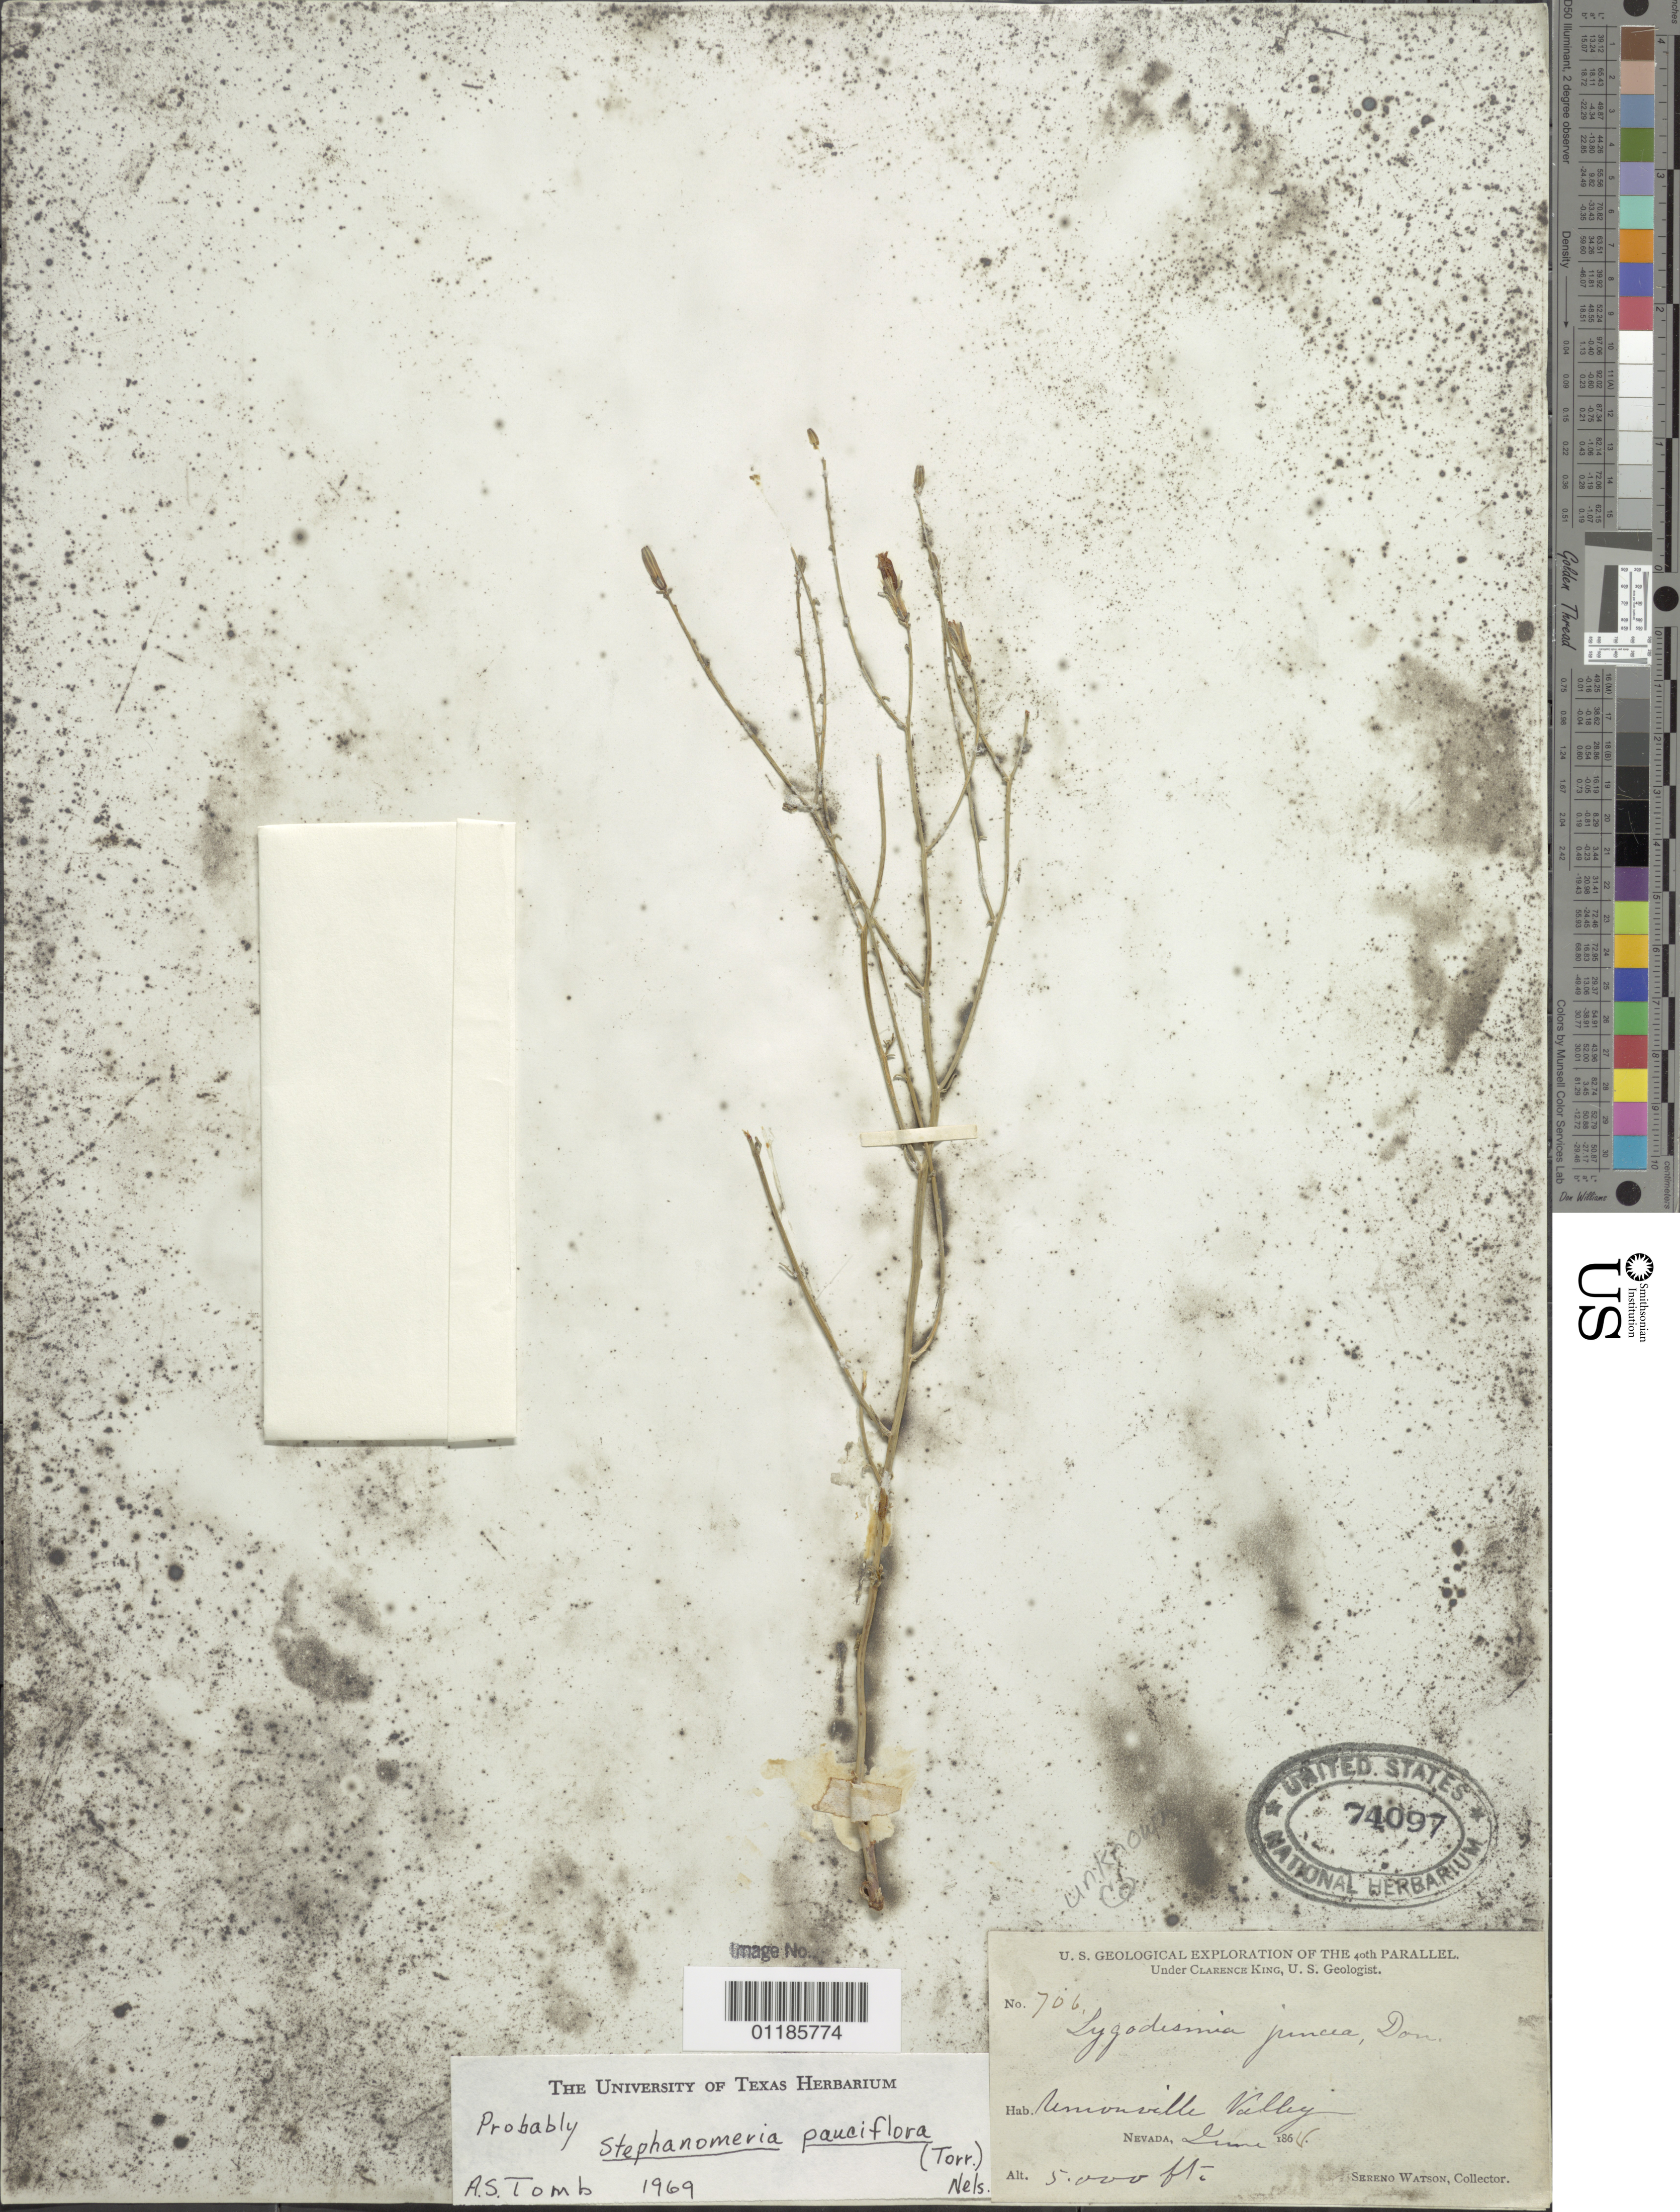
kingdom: Plantae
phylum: Tracheophyta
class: Magnoliopsida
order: Asterales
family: Asteraceae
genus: Stephanomeria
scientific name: Stephanomeria pauciflora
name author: (Torr.) A. Nelson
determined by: Tomb, A. S.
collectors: S. Watson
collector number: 706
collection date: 1868-06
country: United States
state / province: Nevada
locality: Unionville Valley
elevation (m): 1524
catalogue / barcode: US 74097